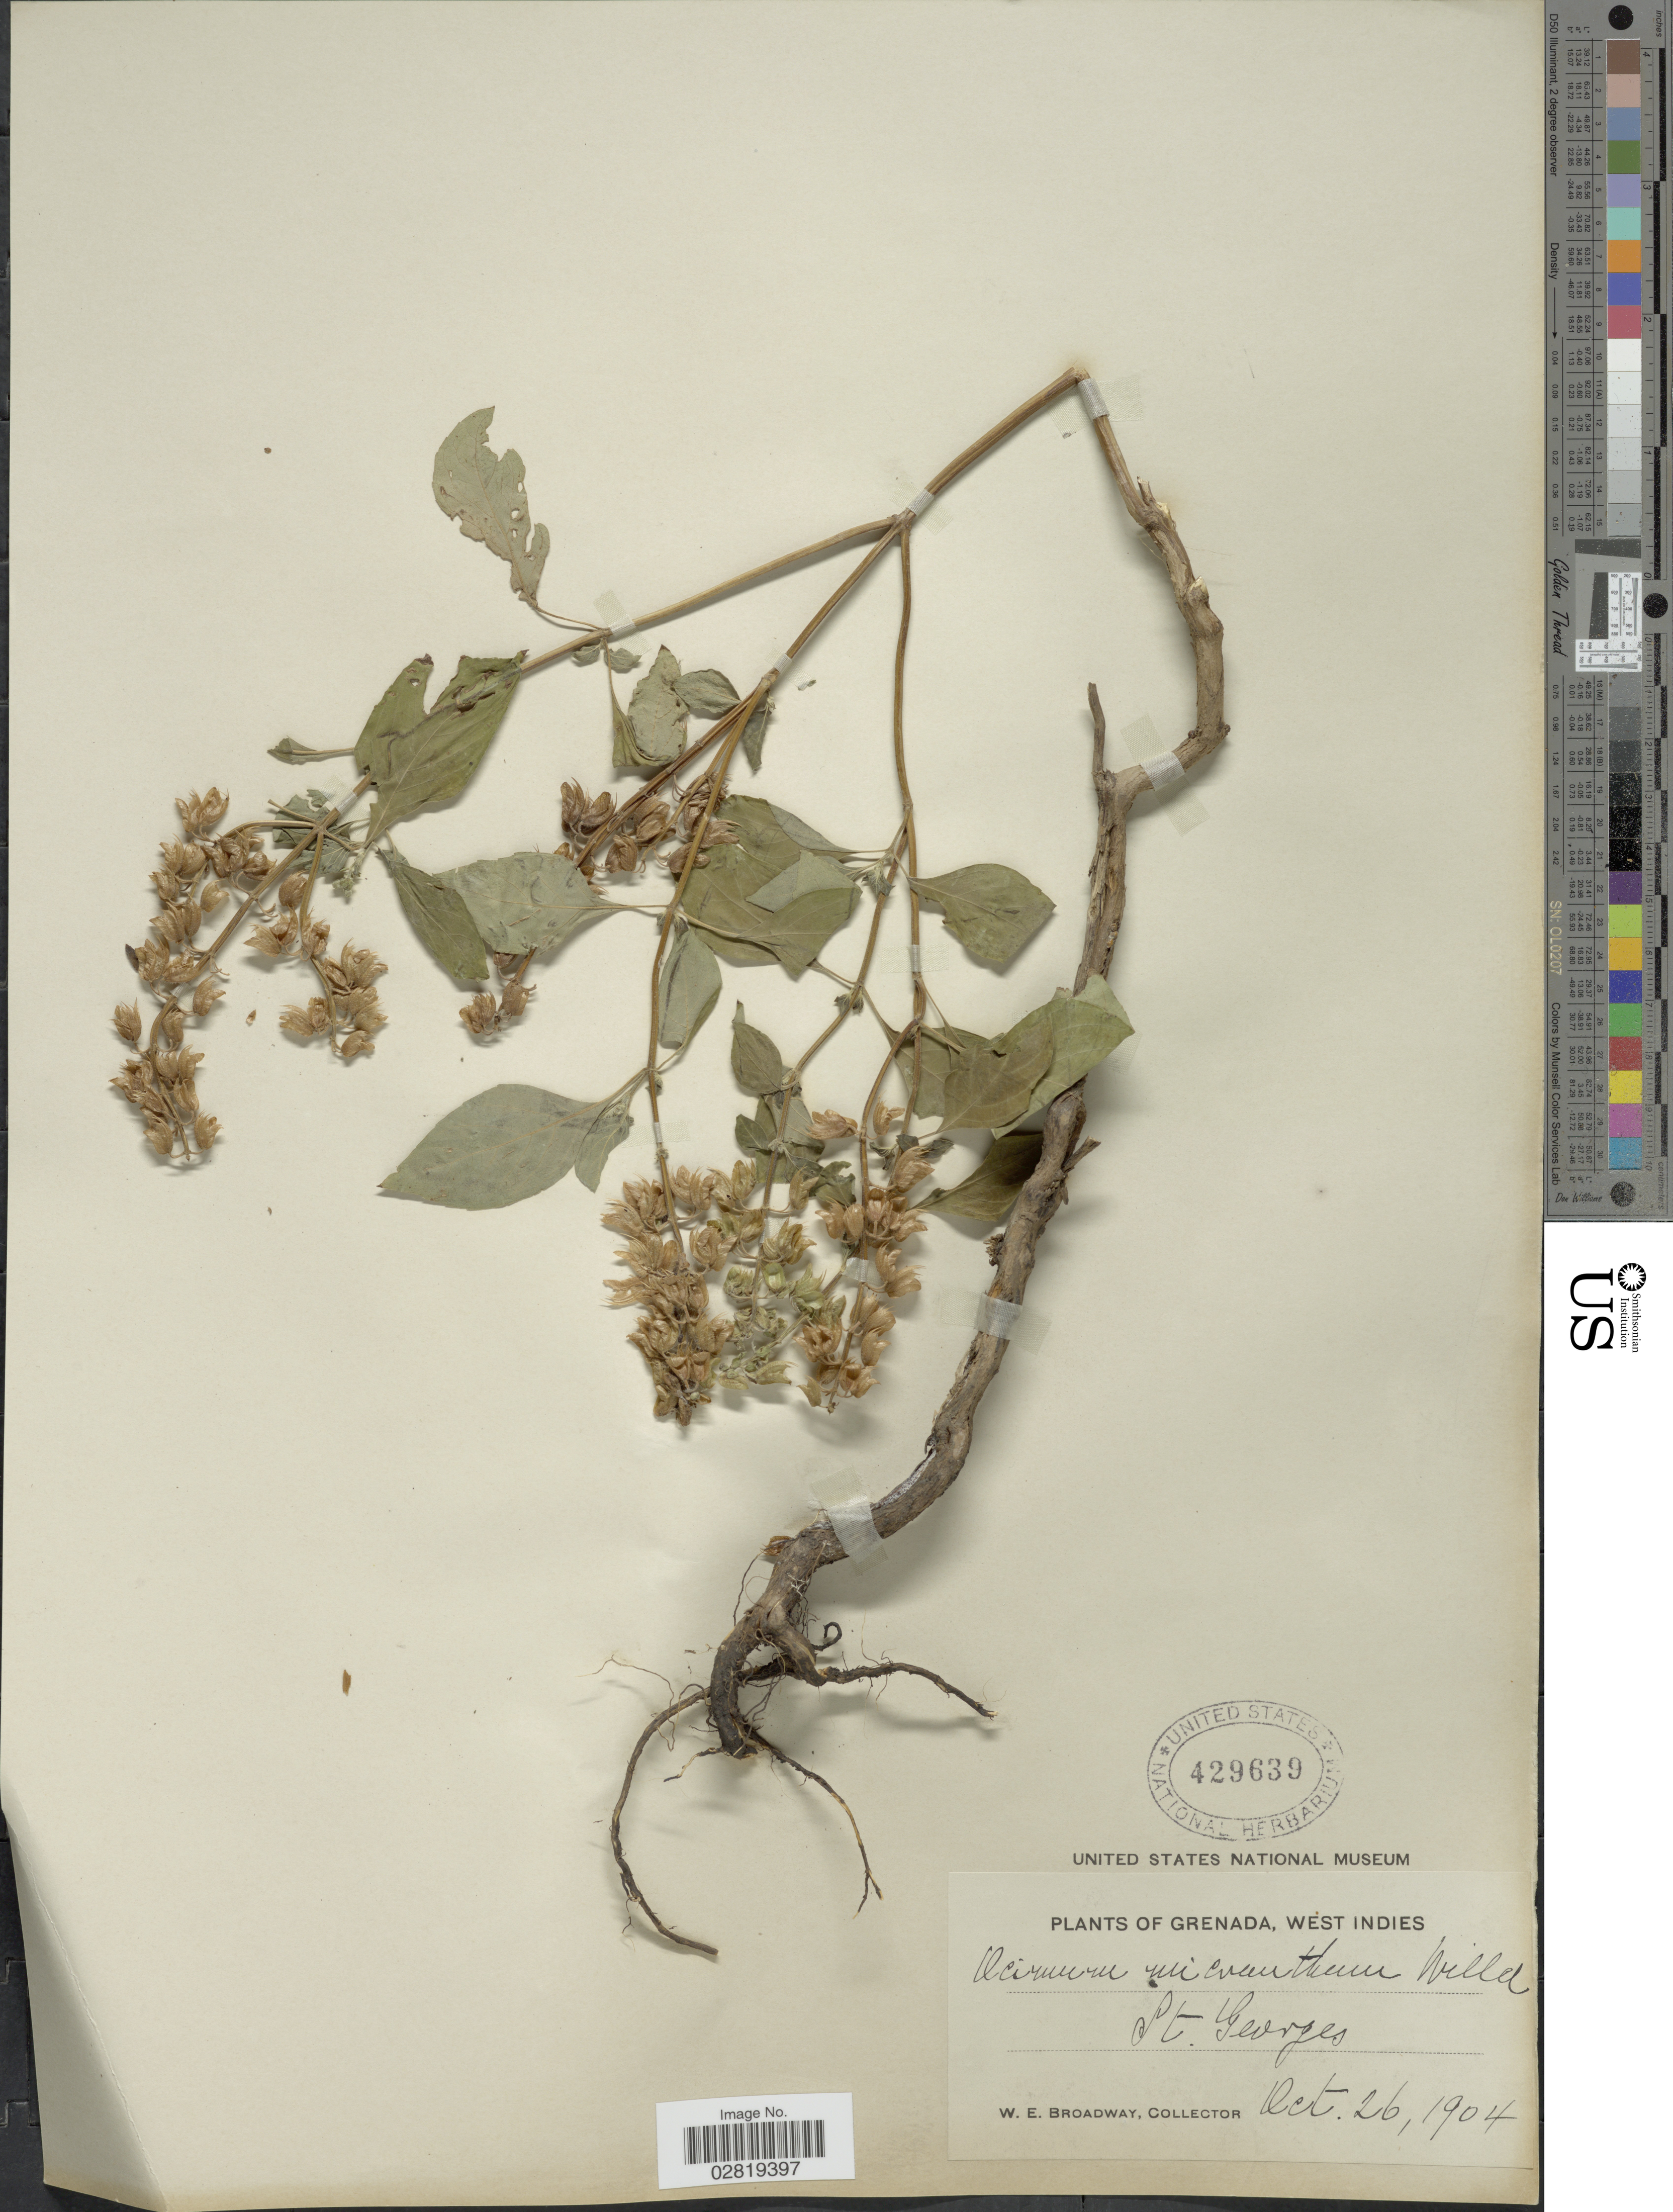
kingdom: Plantae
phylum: Tracheophyta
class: Magnoliopsida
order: Lamiales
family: Lamiaceae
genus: Ocimum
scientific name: Ocimum micranthum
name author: Willd.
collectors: W. E. Broadway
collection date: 1904-10-26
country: Grenada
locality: St. Georges.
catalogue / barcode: US 429639